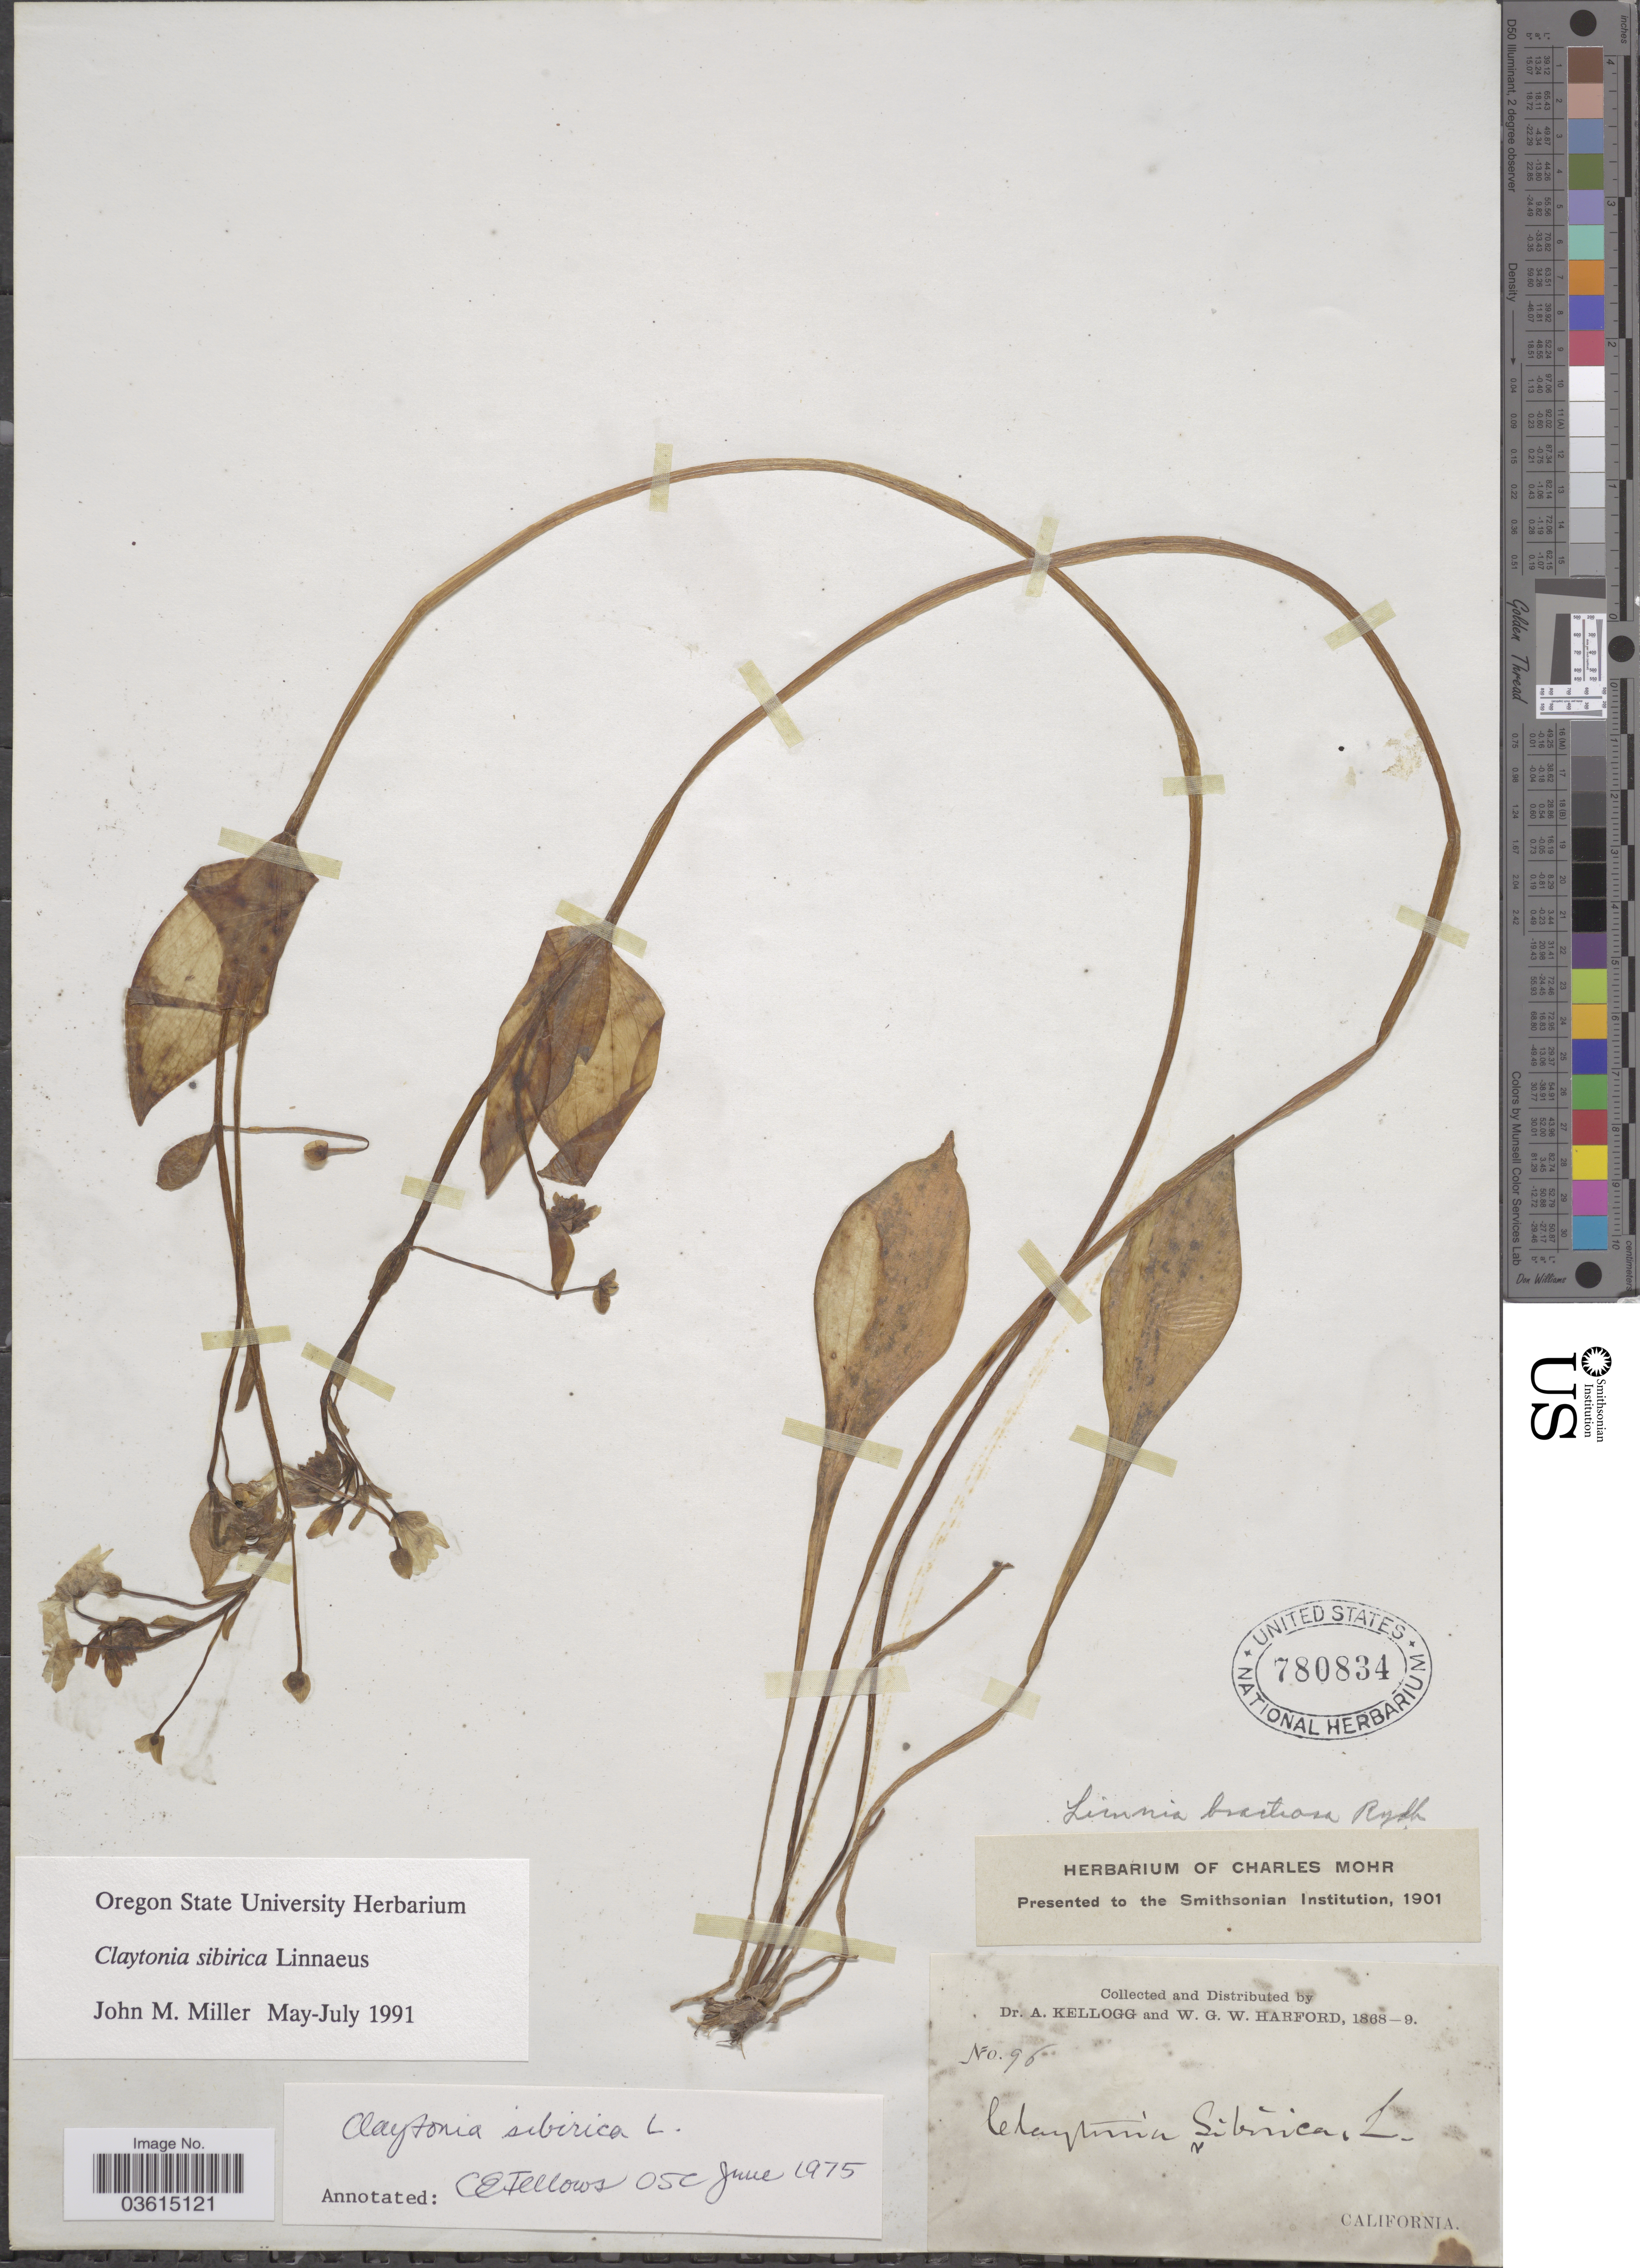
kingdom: Plantae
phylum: Tracheophyta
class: Magnoliopsida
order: Caryophyllales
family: Montiaceae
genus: Claytonia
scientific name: Claytonia sibirica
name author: L.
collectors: A. Kellogg & W. G. W. Harford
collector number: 96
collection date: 1868/1869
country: United States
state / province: California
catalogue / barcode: US 780834